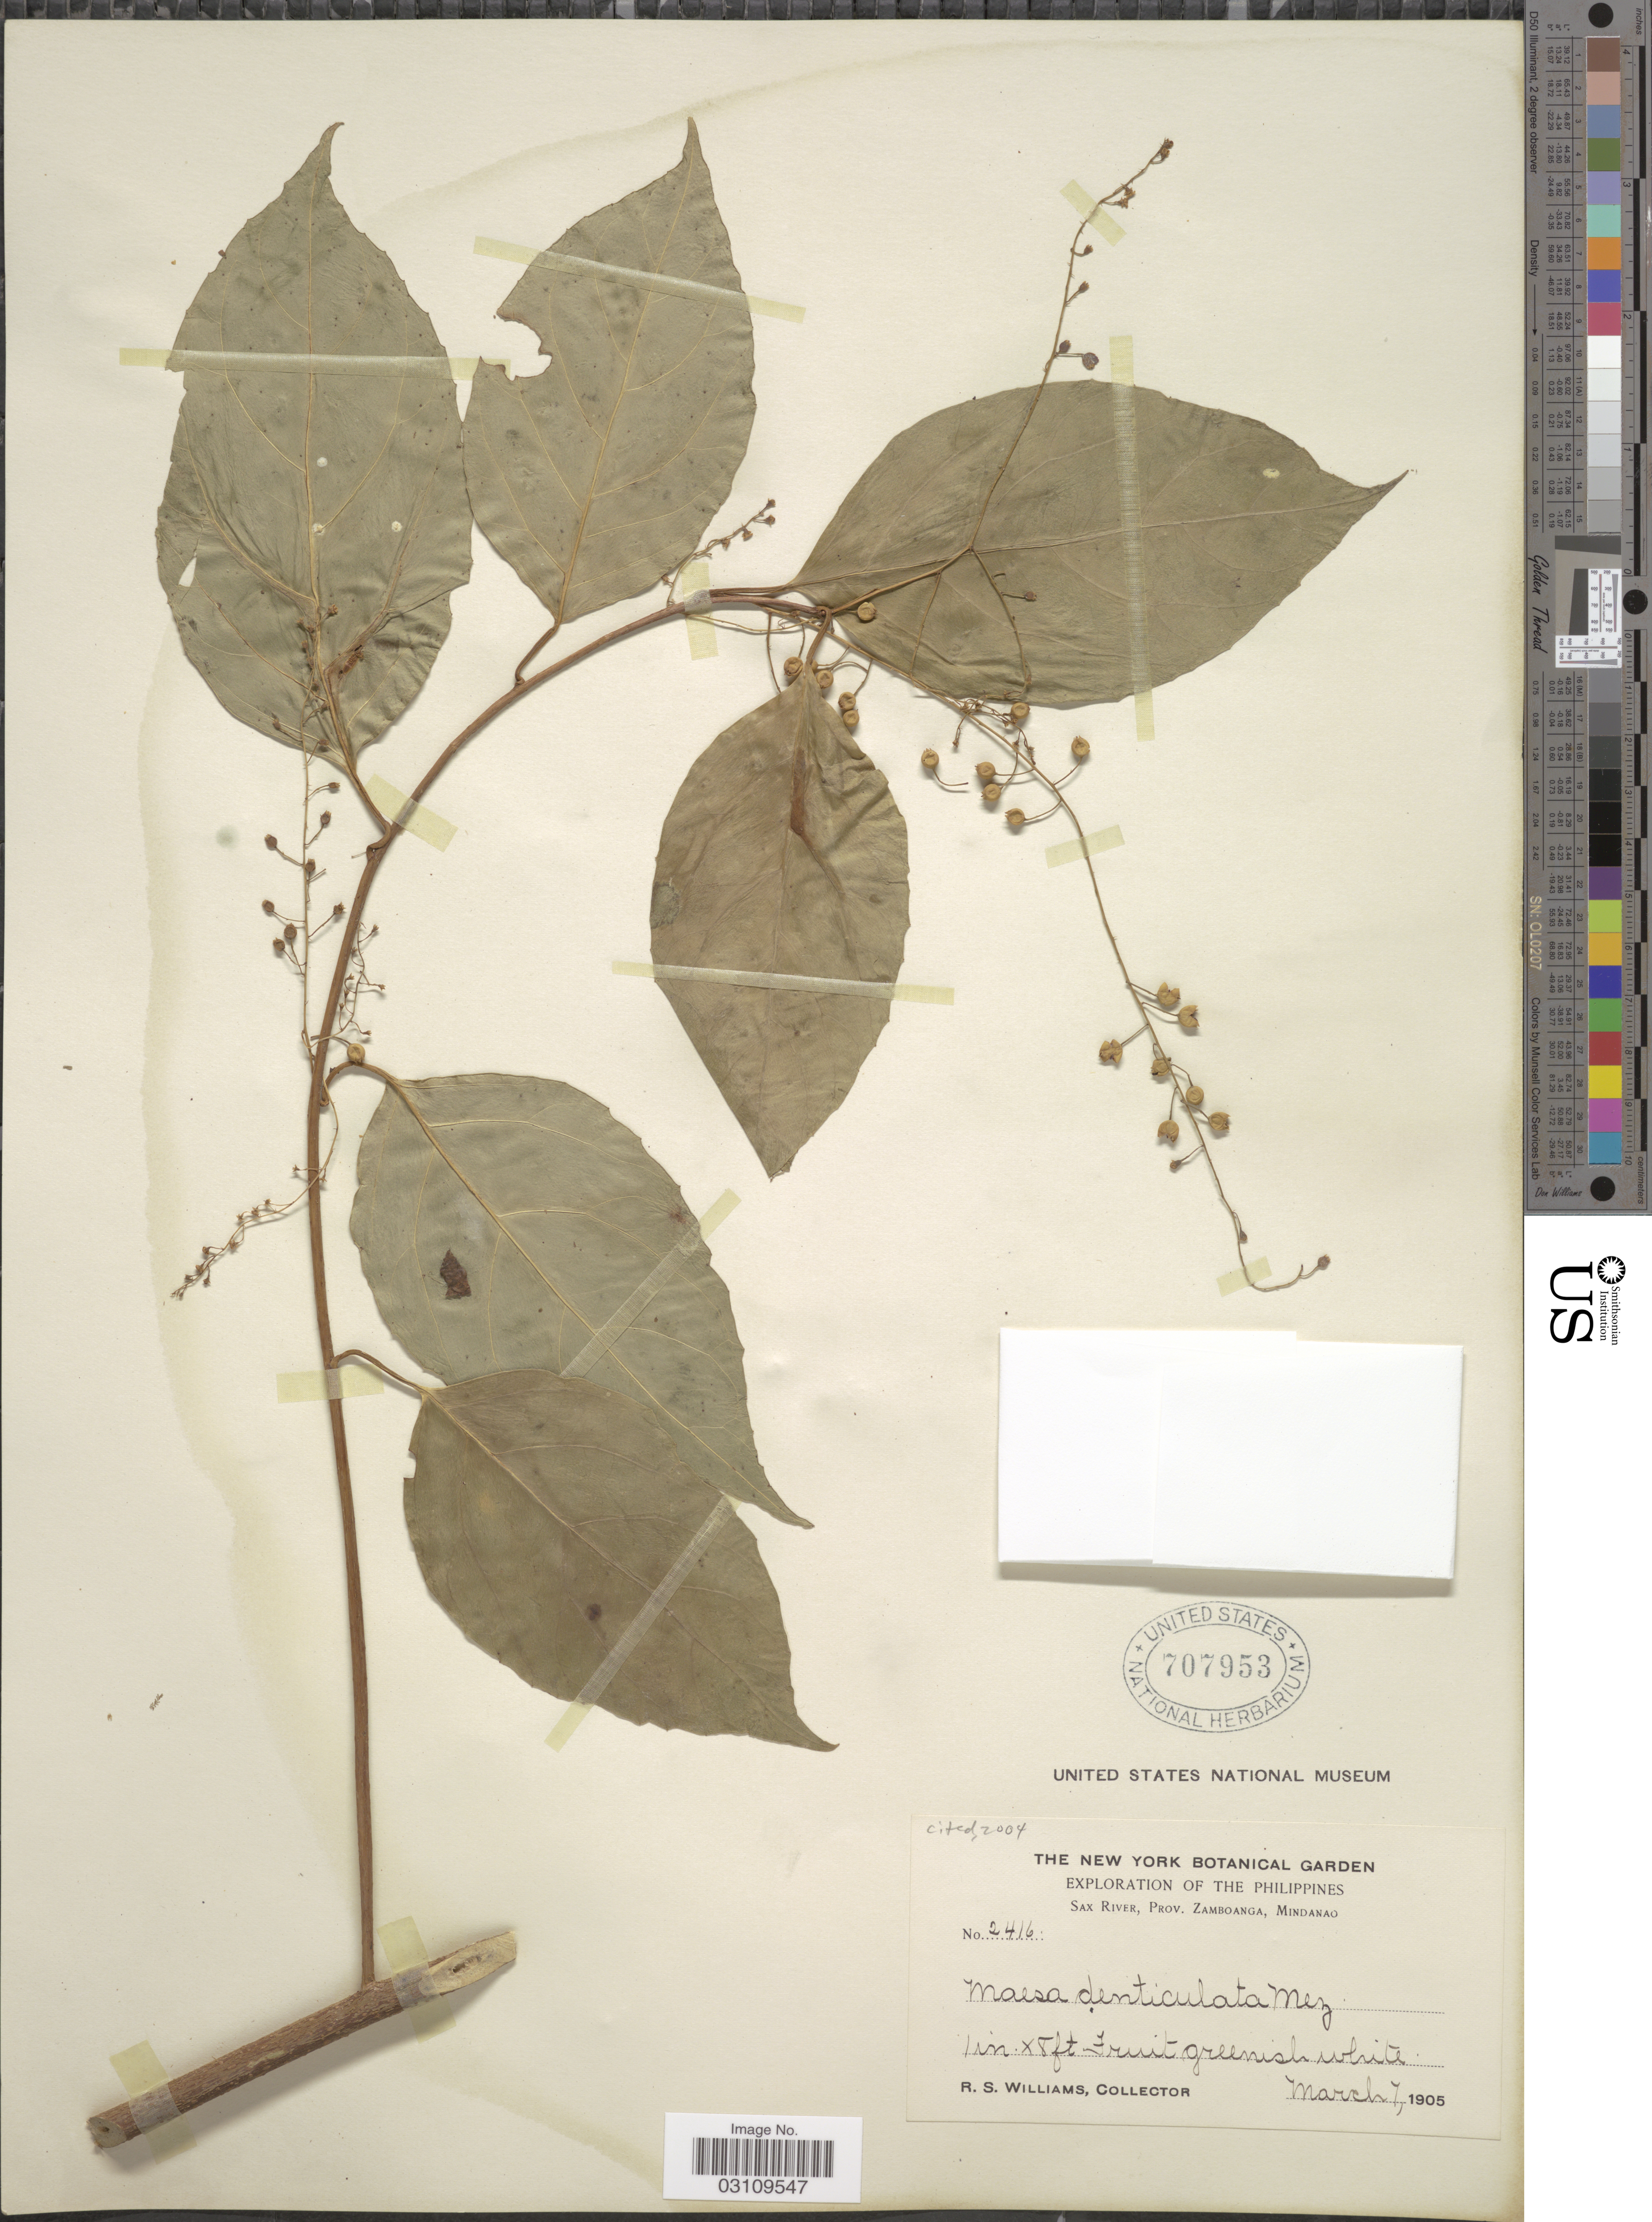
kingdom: Plantae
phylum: Tracheophyta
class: Magnoliopsida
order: Ericales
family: Primulaceae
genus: Maesa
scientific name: Maesa denticulata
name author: Mez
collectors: R. S. Williams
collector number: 2416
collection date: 1905-03-07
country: Philippines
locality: Sax River, Prov. Zamboanga, Mindanao.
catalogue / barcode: US 707953